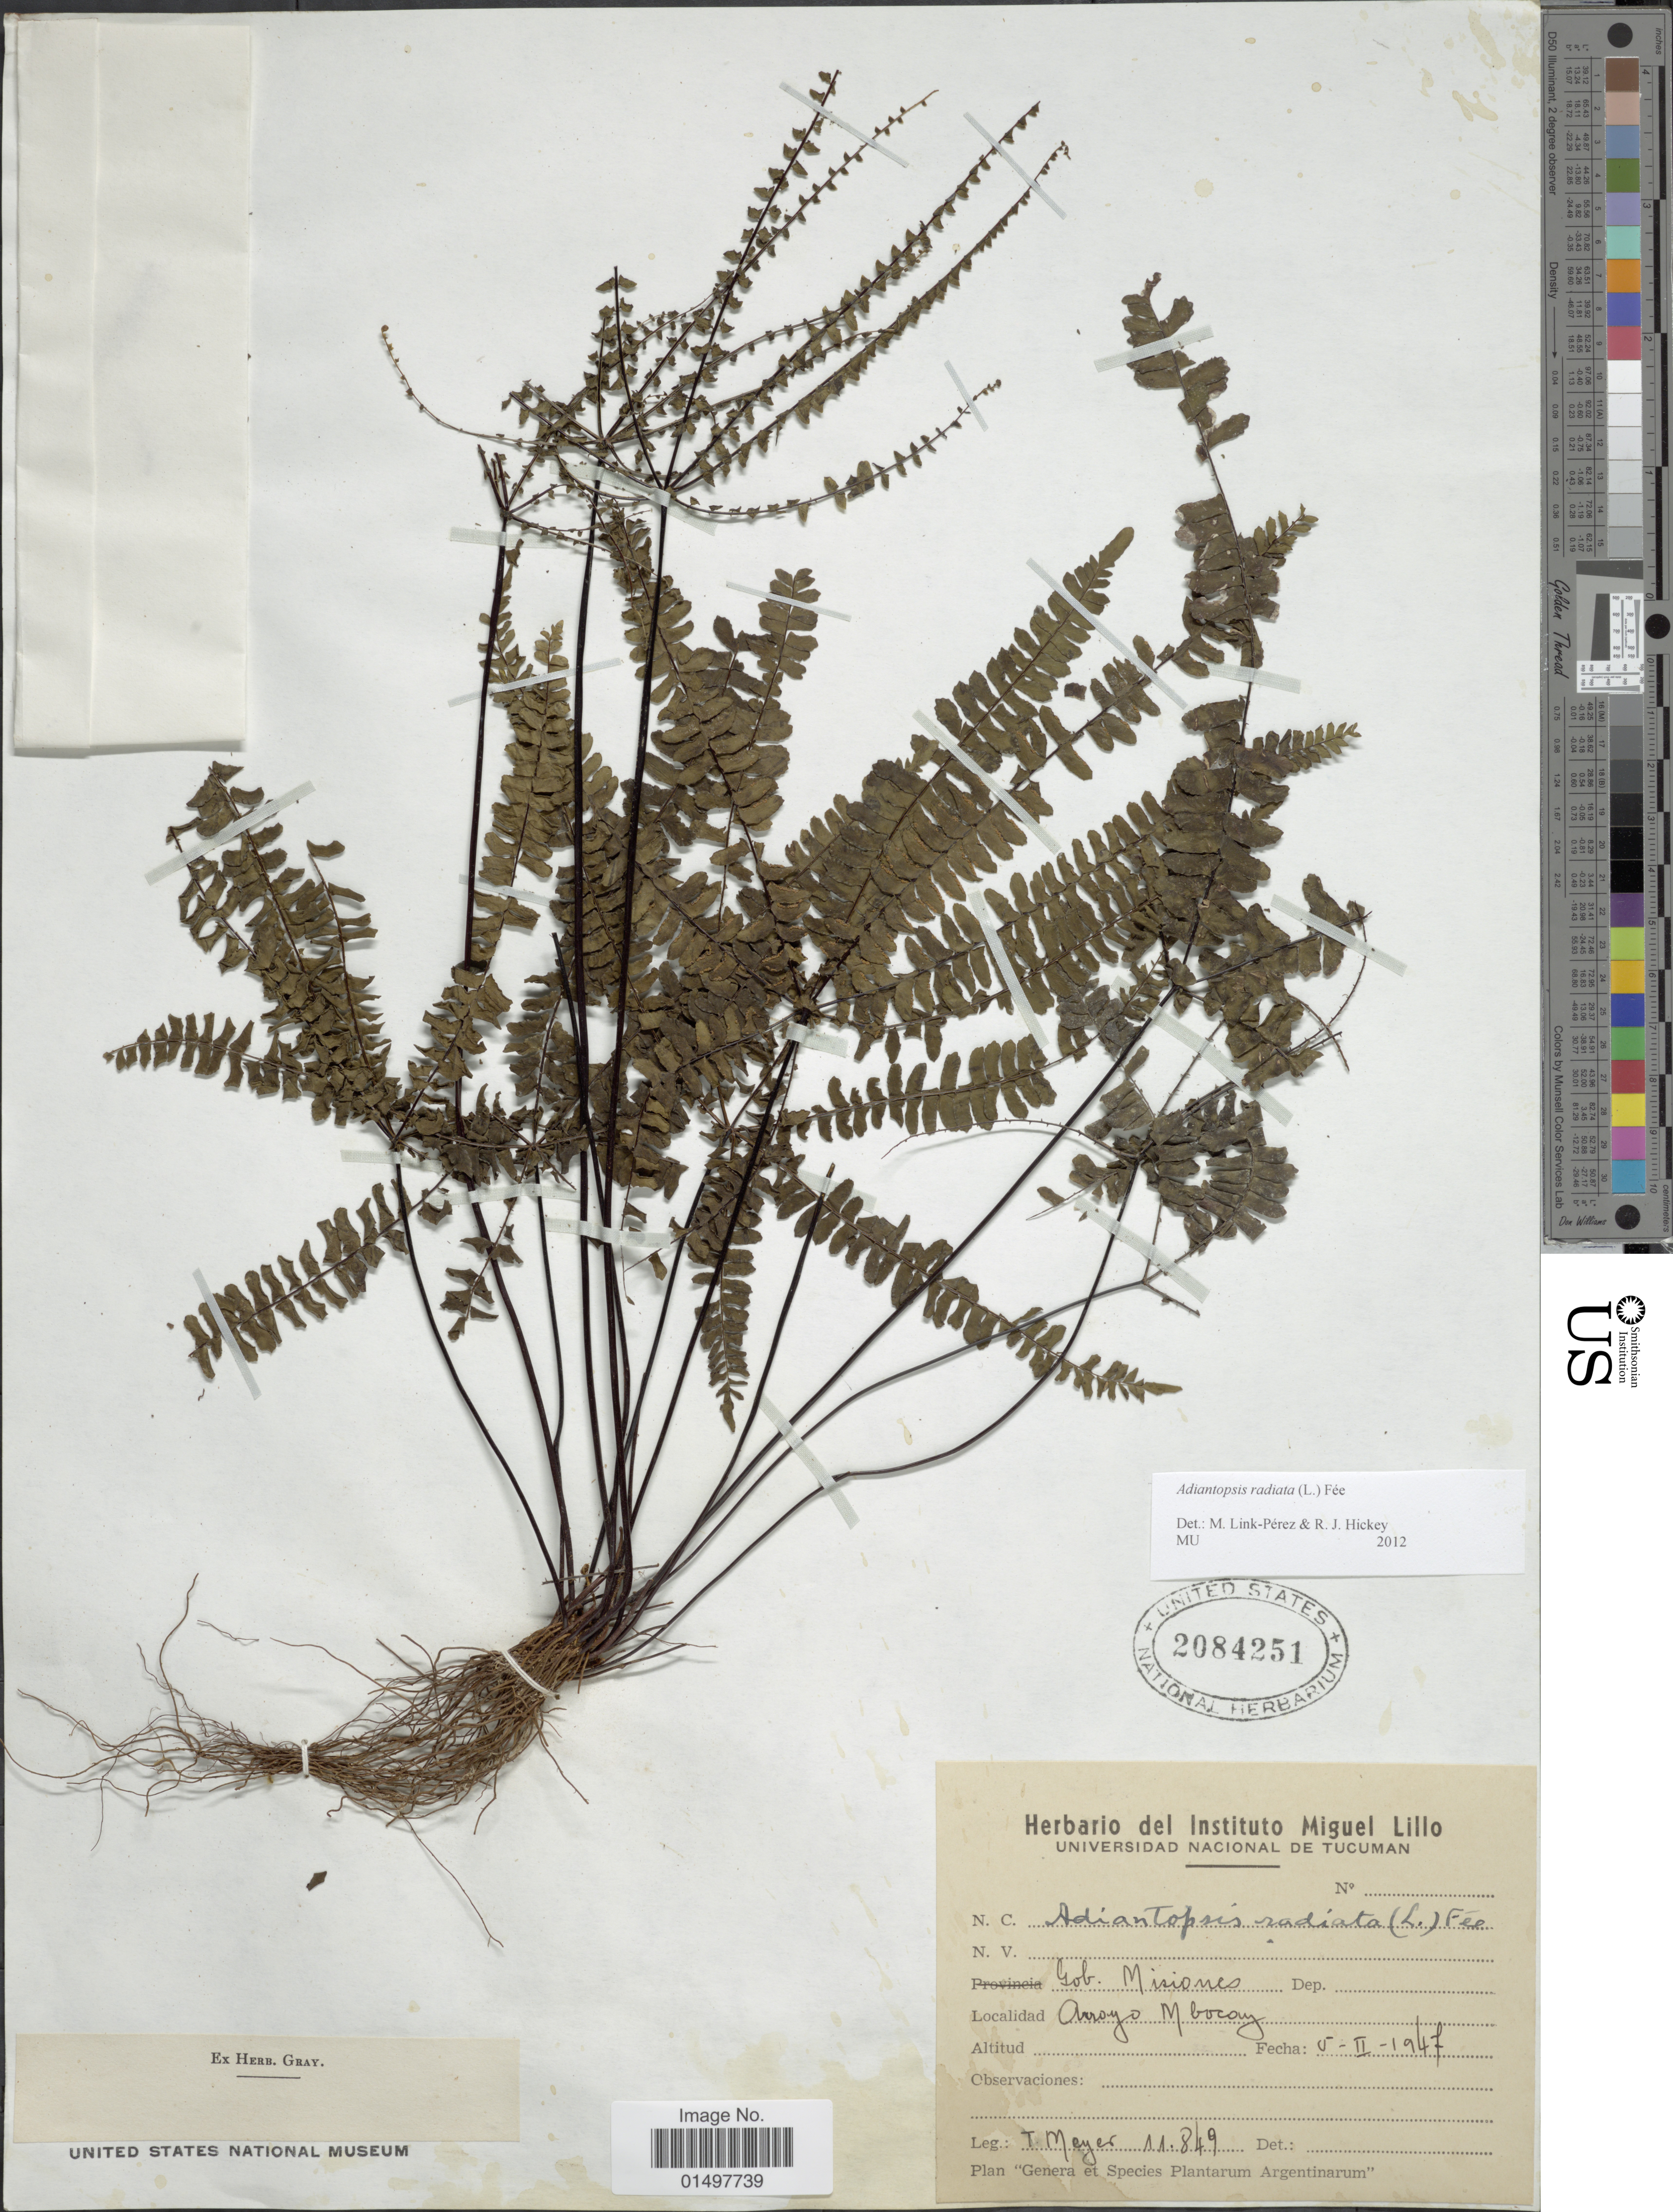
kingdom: Plantae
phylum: Tracheophyta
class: Polypodiopsida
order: Polypodiales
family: Pteridaceae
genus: Adiantopsis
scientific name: Adiantopsis radiata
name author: (L.) Fée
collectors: T. Meyer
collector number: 11849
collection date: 1947-02-05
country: Argentina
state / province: Misiones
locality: Gob. Misiones. Arroyo Mbocay.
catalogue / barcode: US 2084251